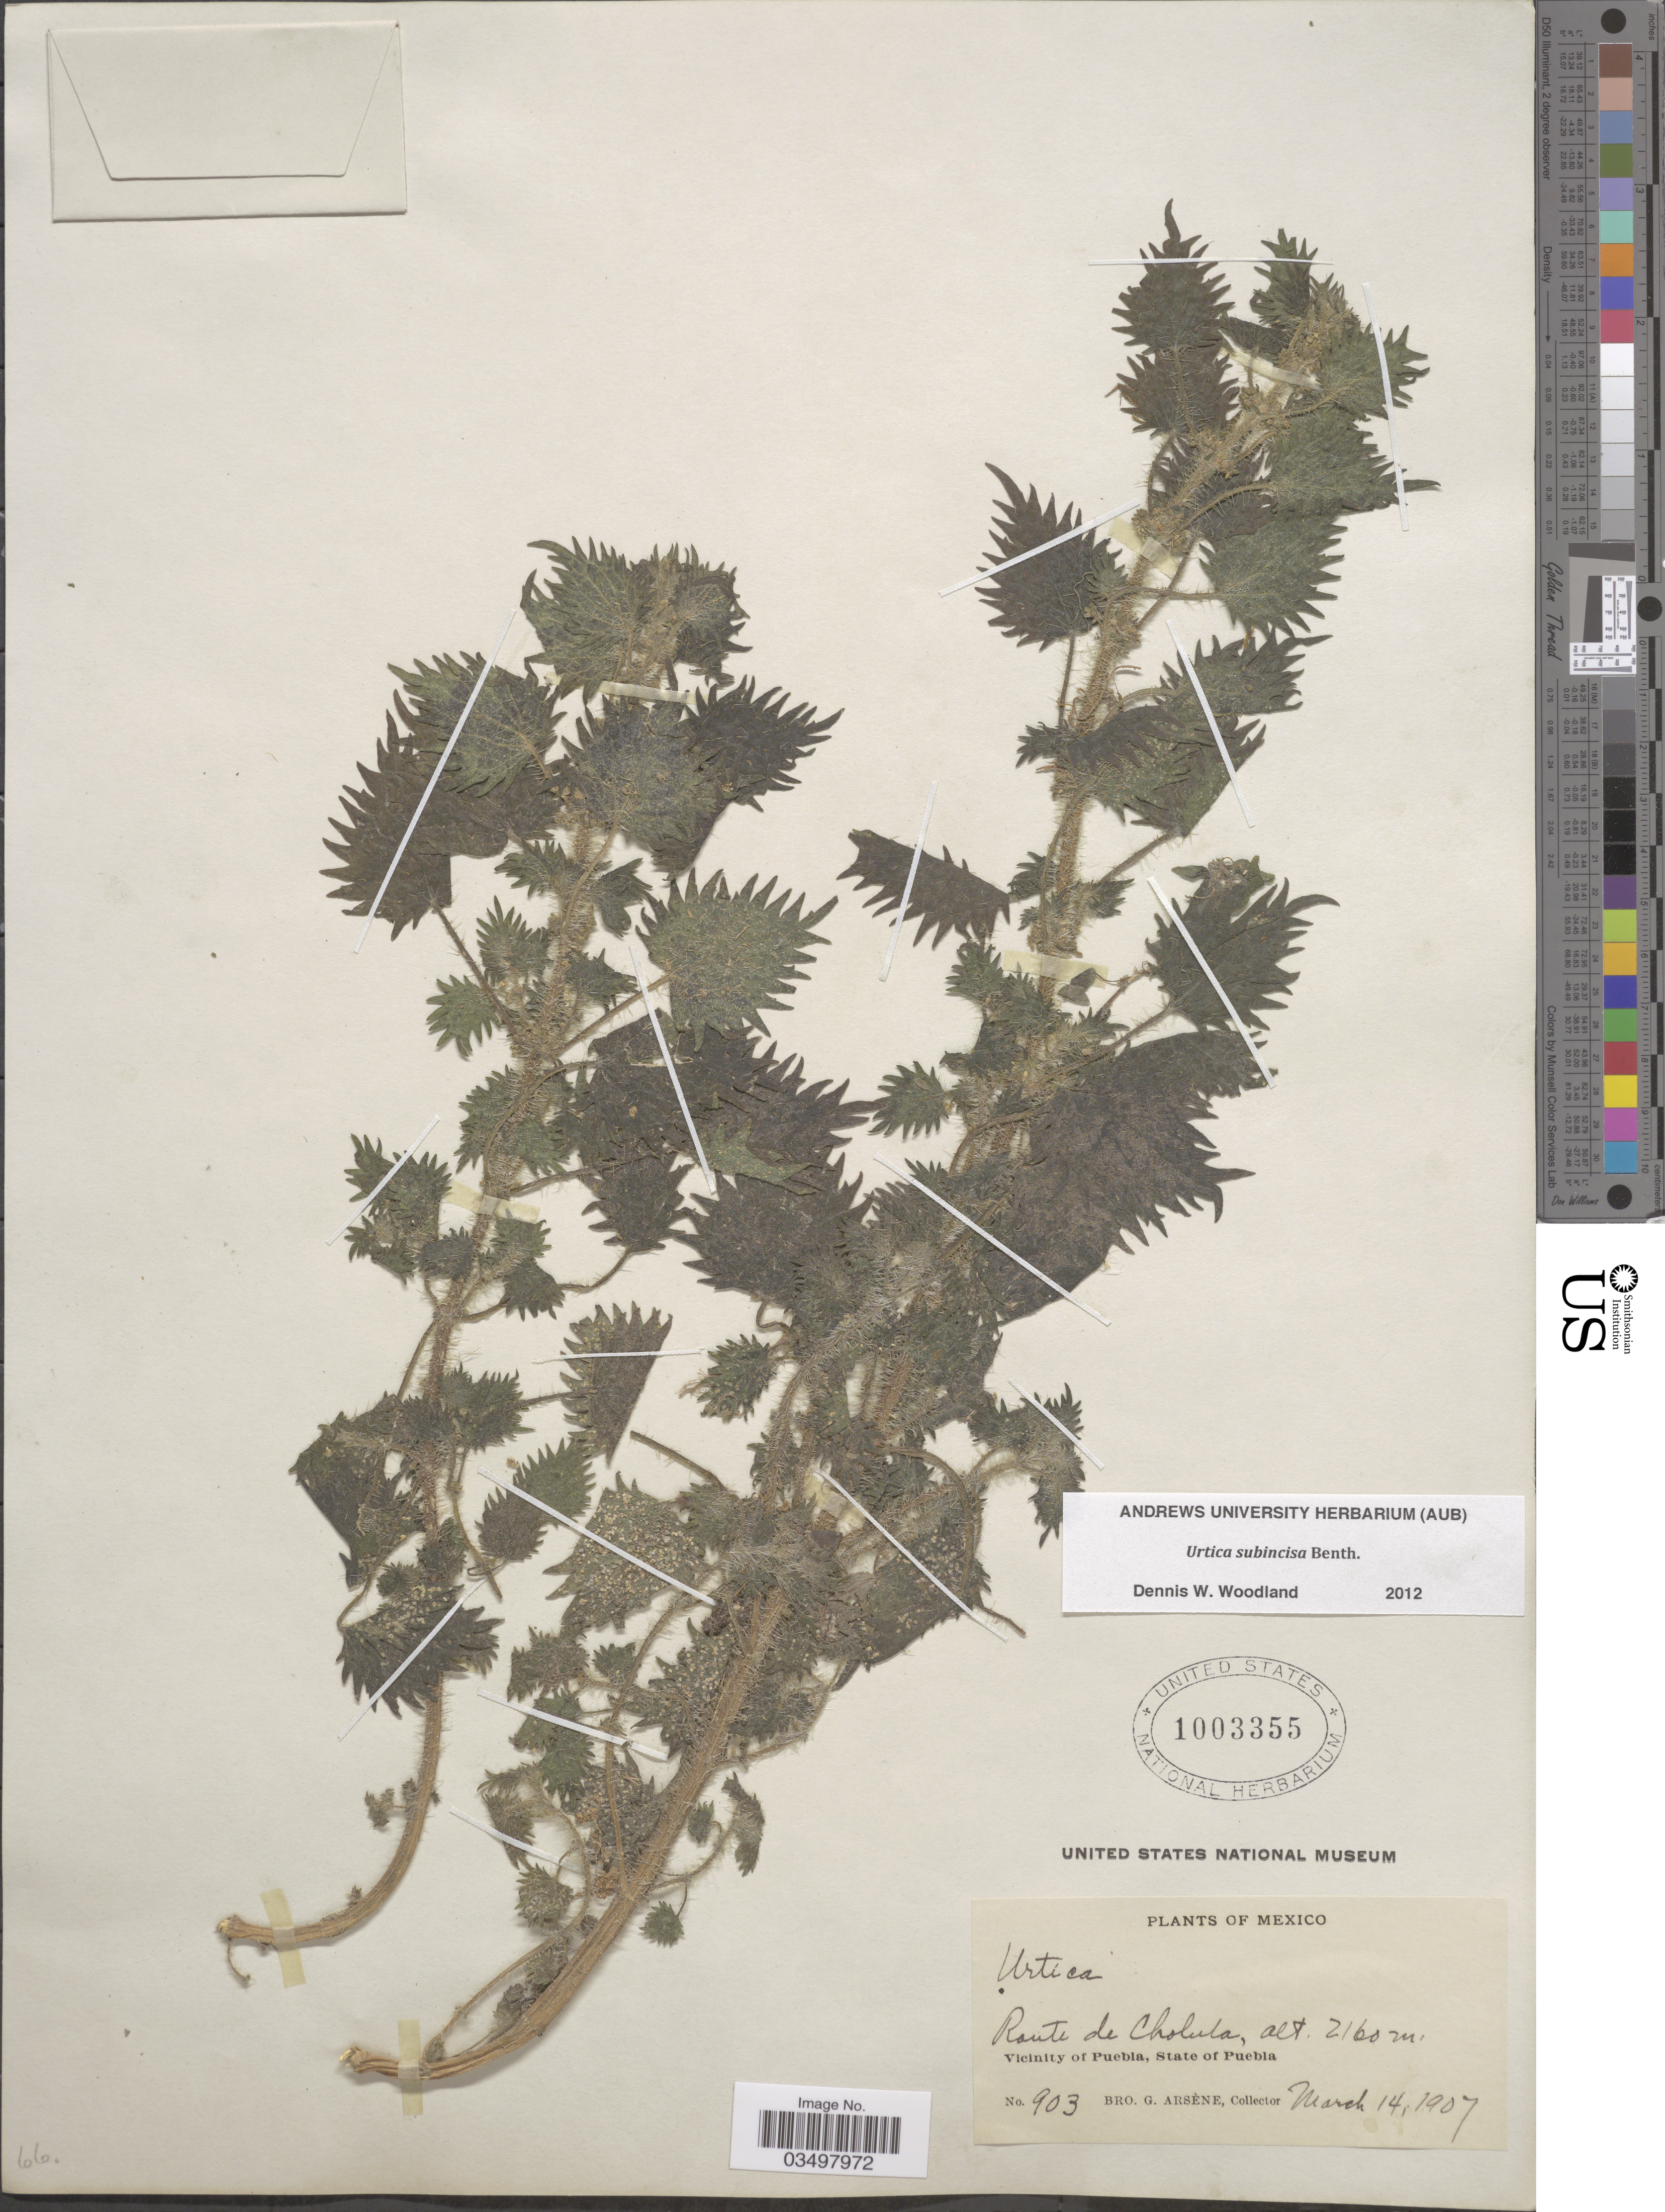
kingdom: Plantae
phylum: Tracheophyta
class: Magnoliopsida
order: Rosales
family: Urticaceae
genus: Urtica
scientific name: Urtica subincisa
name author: Benth.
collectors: Bro. G. Arsène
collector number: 903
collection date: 1907-03-14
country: Mexico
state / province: Puebla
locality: Route de Cholula. Vicinity of Puebla.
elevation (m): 2160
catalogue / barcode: US 1003355